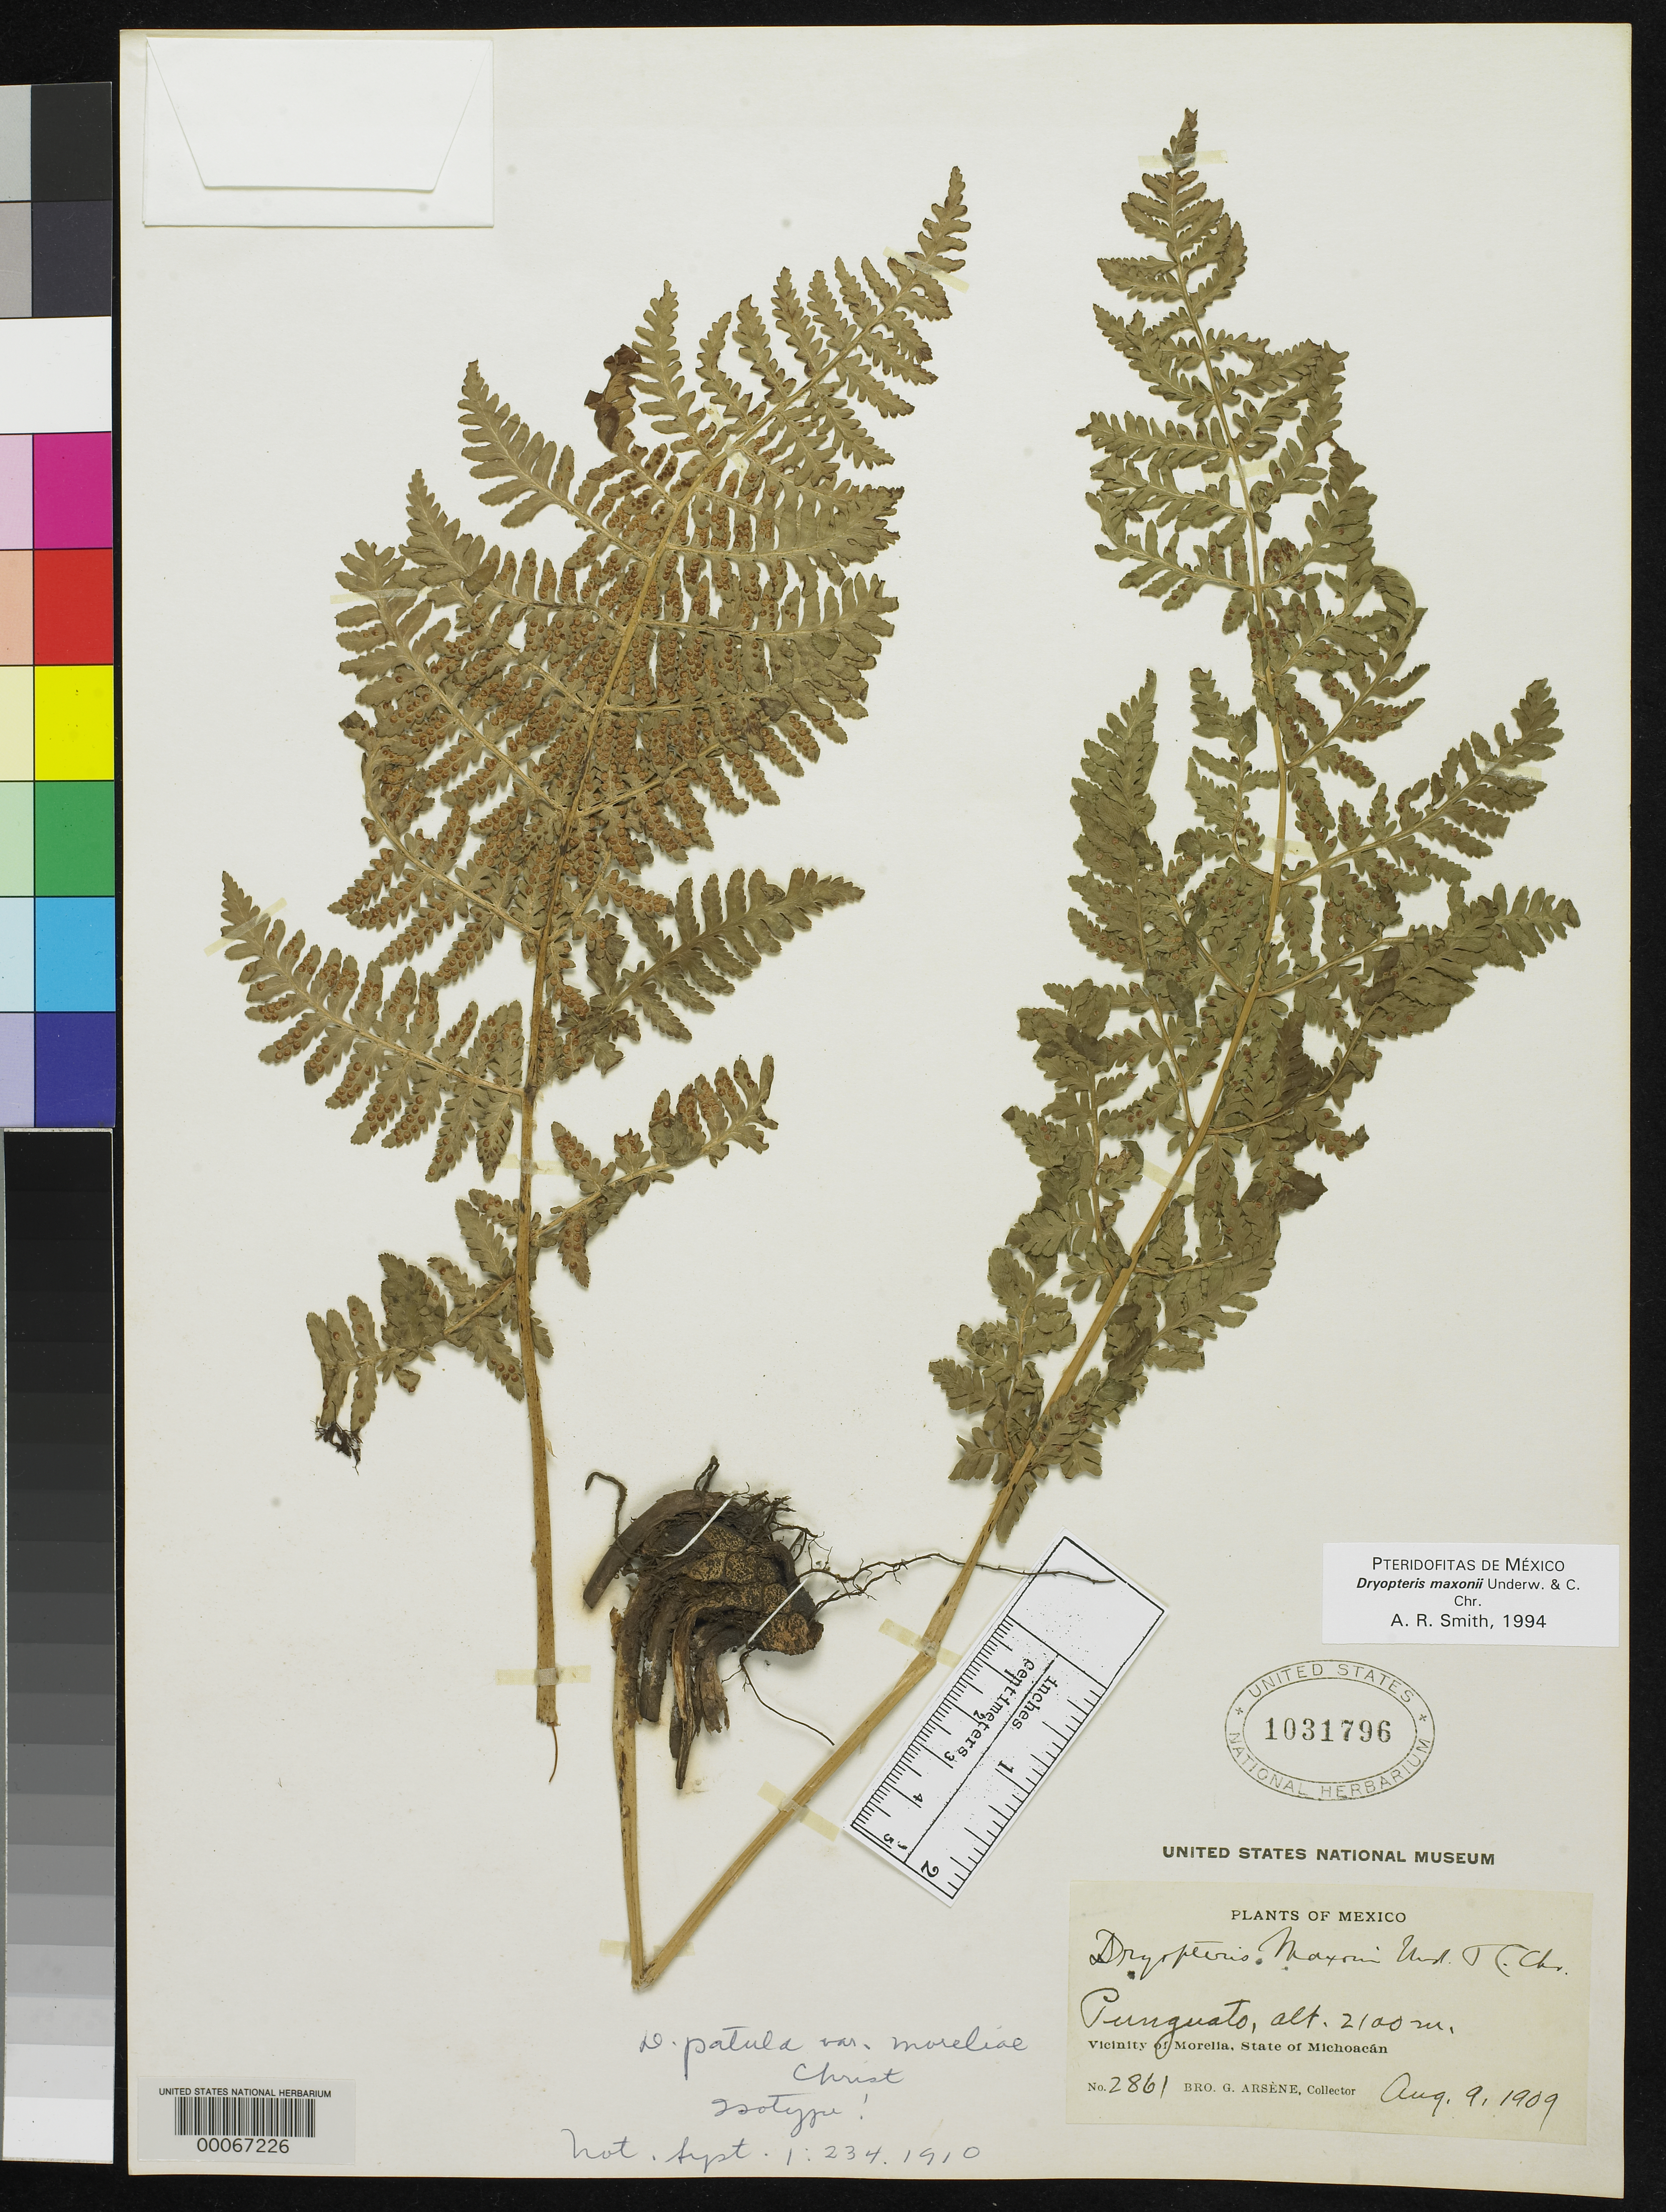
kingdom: Plantae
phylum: Tracheophyta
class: Polypodiopsida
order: Polypodiales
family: Dryopteridaceae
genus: Dryopteris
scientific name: Dryopteris patula var. moreliae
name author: Christ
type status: Isotype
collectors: Bro. G. Arsène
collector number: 2861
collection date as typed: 02 Aug 1909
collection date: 1909-08-02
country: Mexico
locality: E of Monserrat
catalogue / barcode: US 1031796